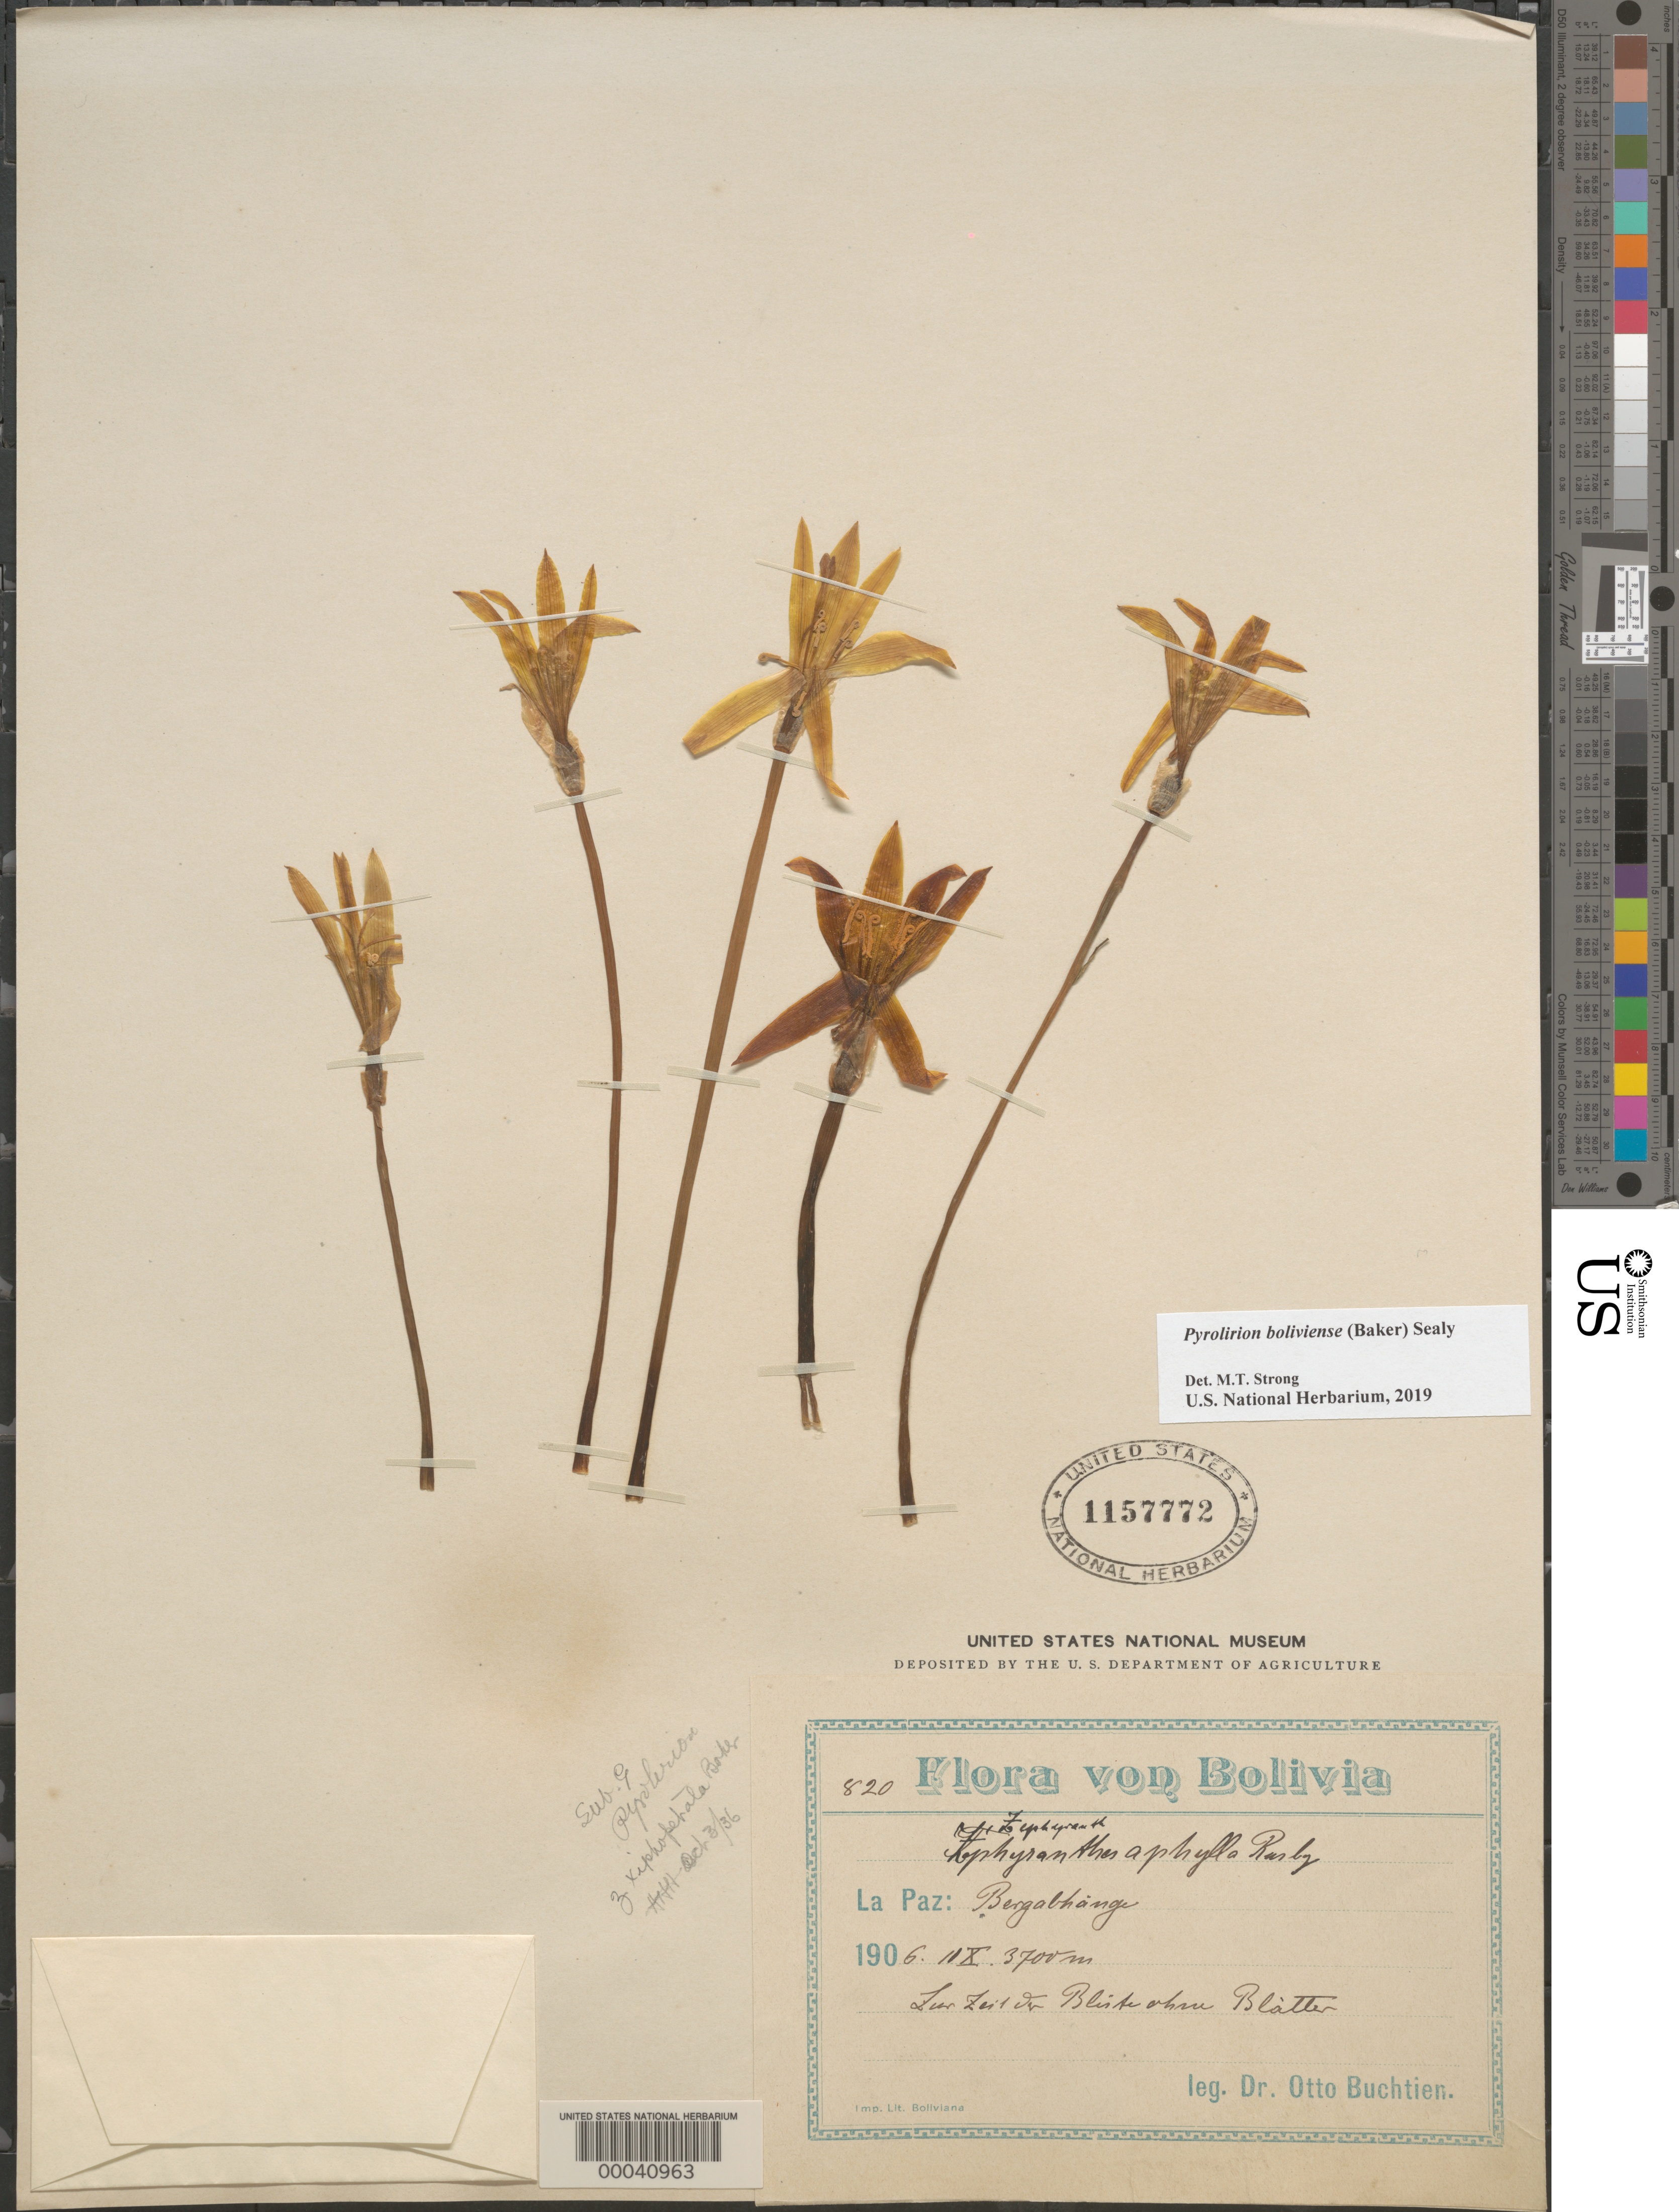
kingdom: Plantae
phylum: Tracheophyta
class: Liliopsida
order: Asparagales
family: Amaryllidaceae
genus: Pyrolirion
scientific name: Pyrolirion boliviense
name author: (Baker) Sealy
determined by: Strong, Mark T., (BOT), Smithsonian Institution - National Museum of Natural History (UNITED STATES)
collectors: O. Buchtien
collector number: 820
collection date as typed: Dec 1906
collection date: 1906-12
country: Bolivia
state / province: La Paz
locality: Bergabhange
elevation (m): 3700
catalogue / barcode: US 1157772